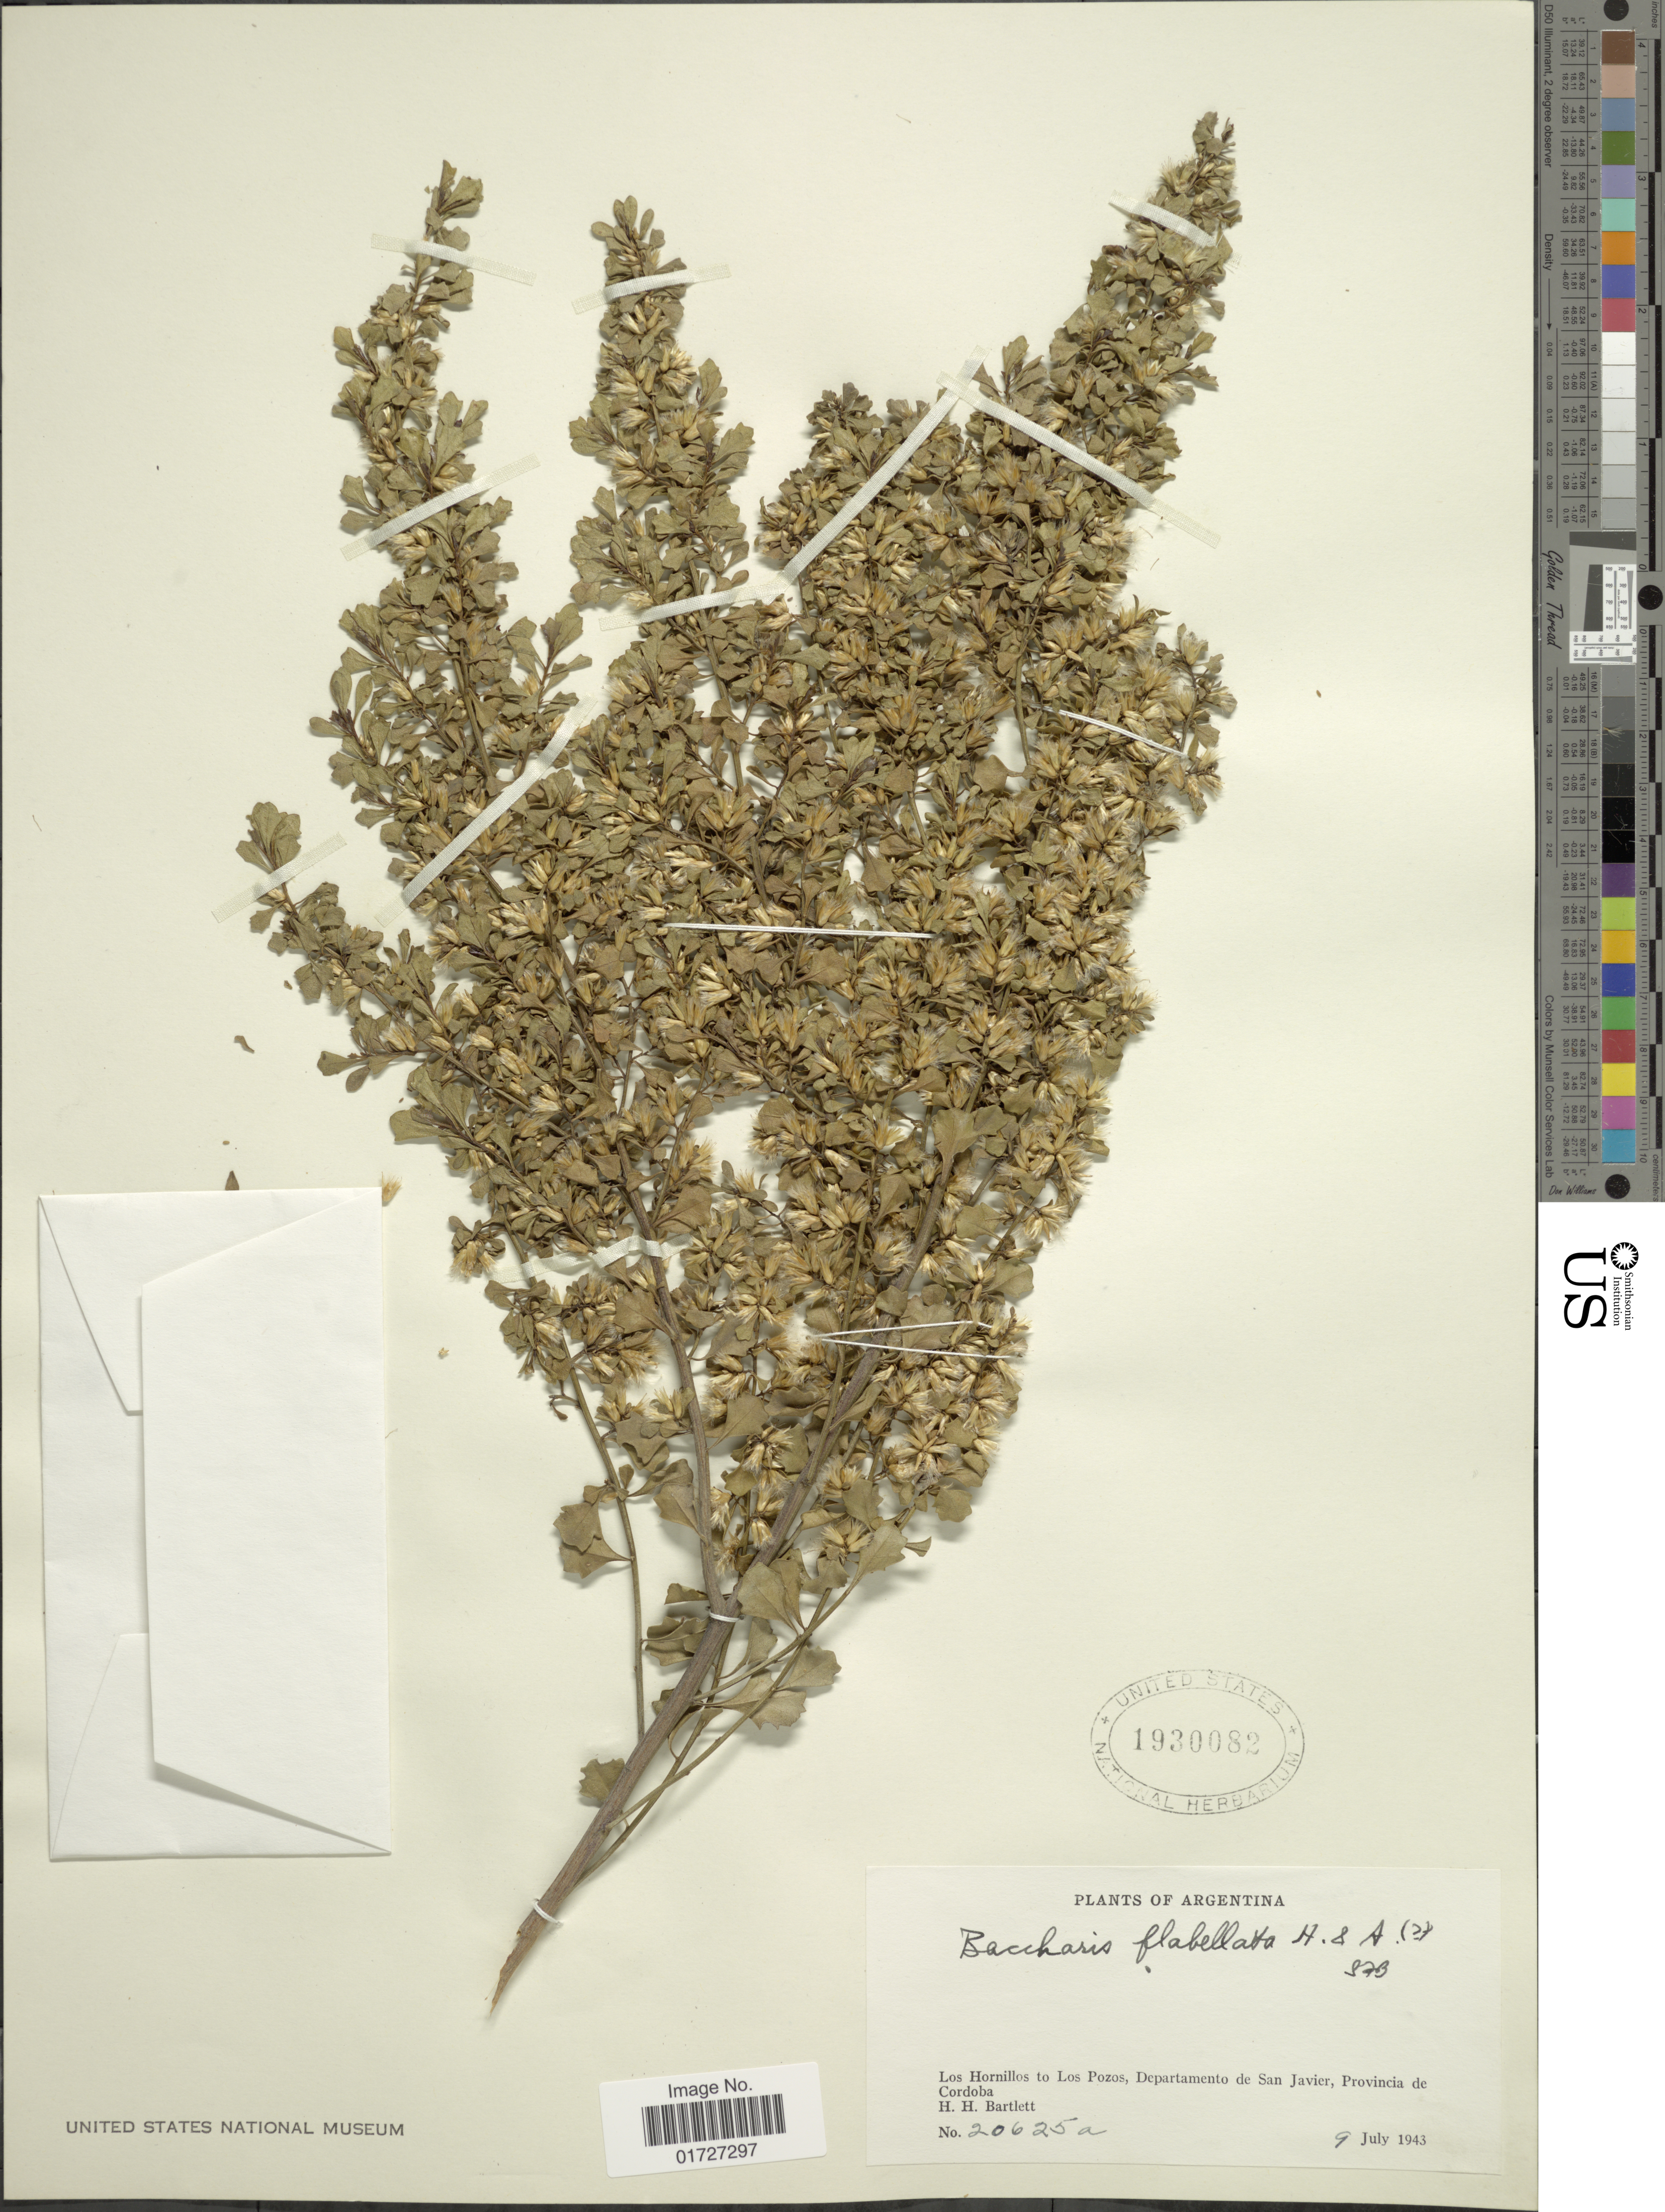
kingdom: Plantae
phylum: Tracheophyta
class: Magnoliopsida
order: Asterales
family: Asteraceae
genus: Baccharis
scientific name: Baccharis flabellata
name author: Hook. & Arn.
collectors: H. H. Bartlett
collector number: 20625a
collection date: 1943-07-09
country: Argentina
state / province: Cordoba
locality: Los Hornillos to Los Pozos, Departamento de San Javier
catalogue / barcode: US 1930082